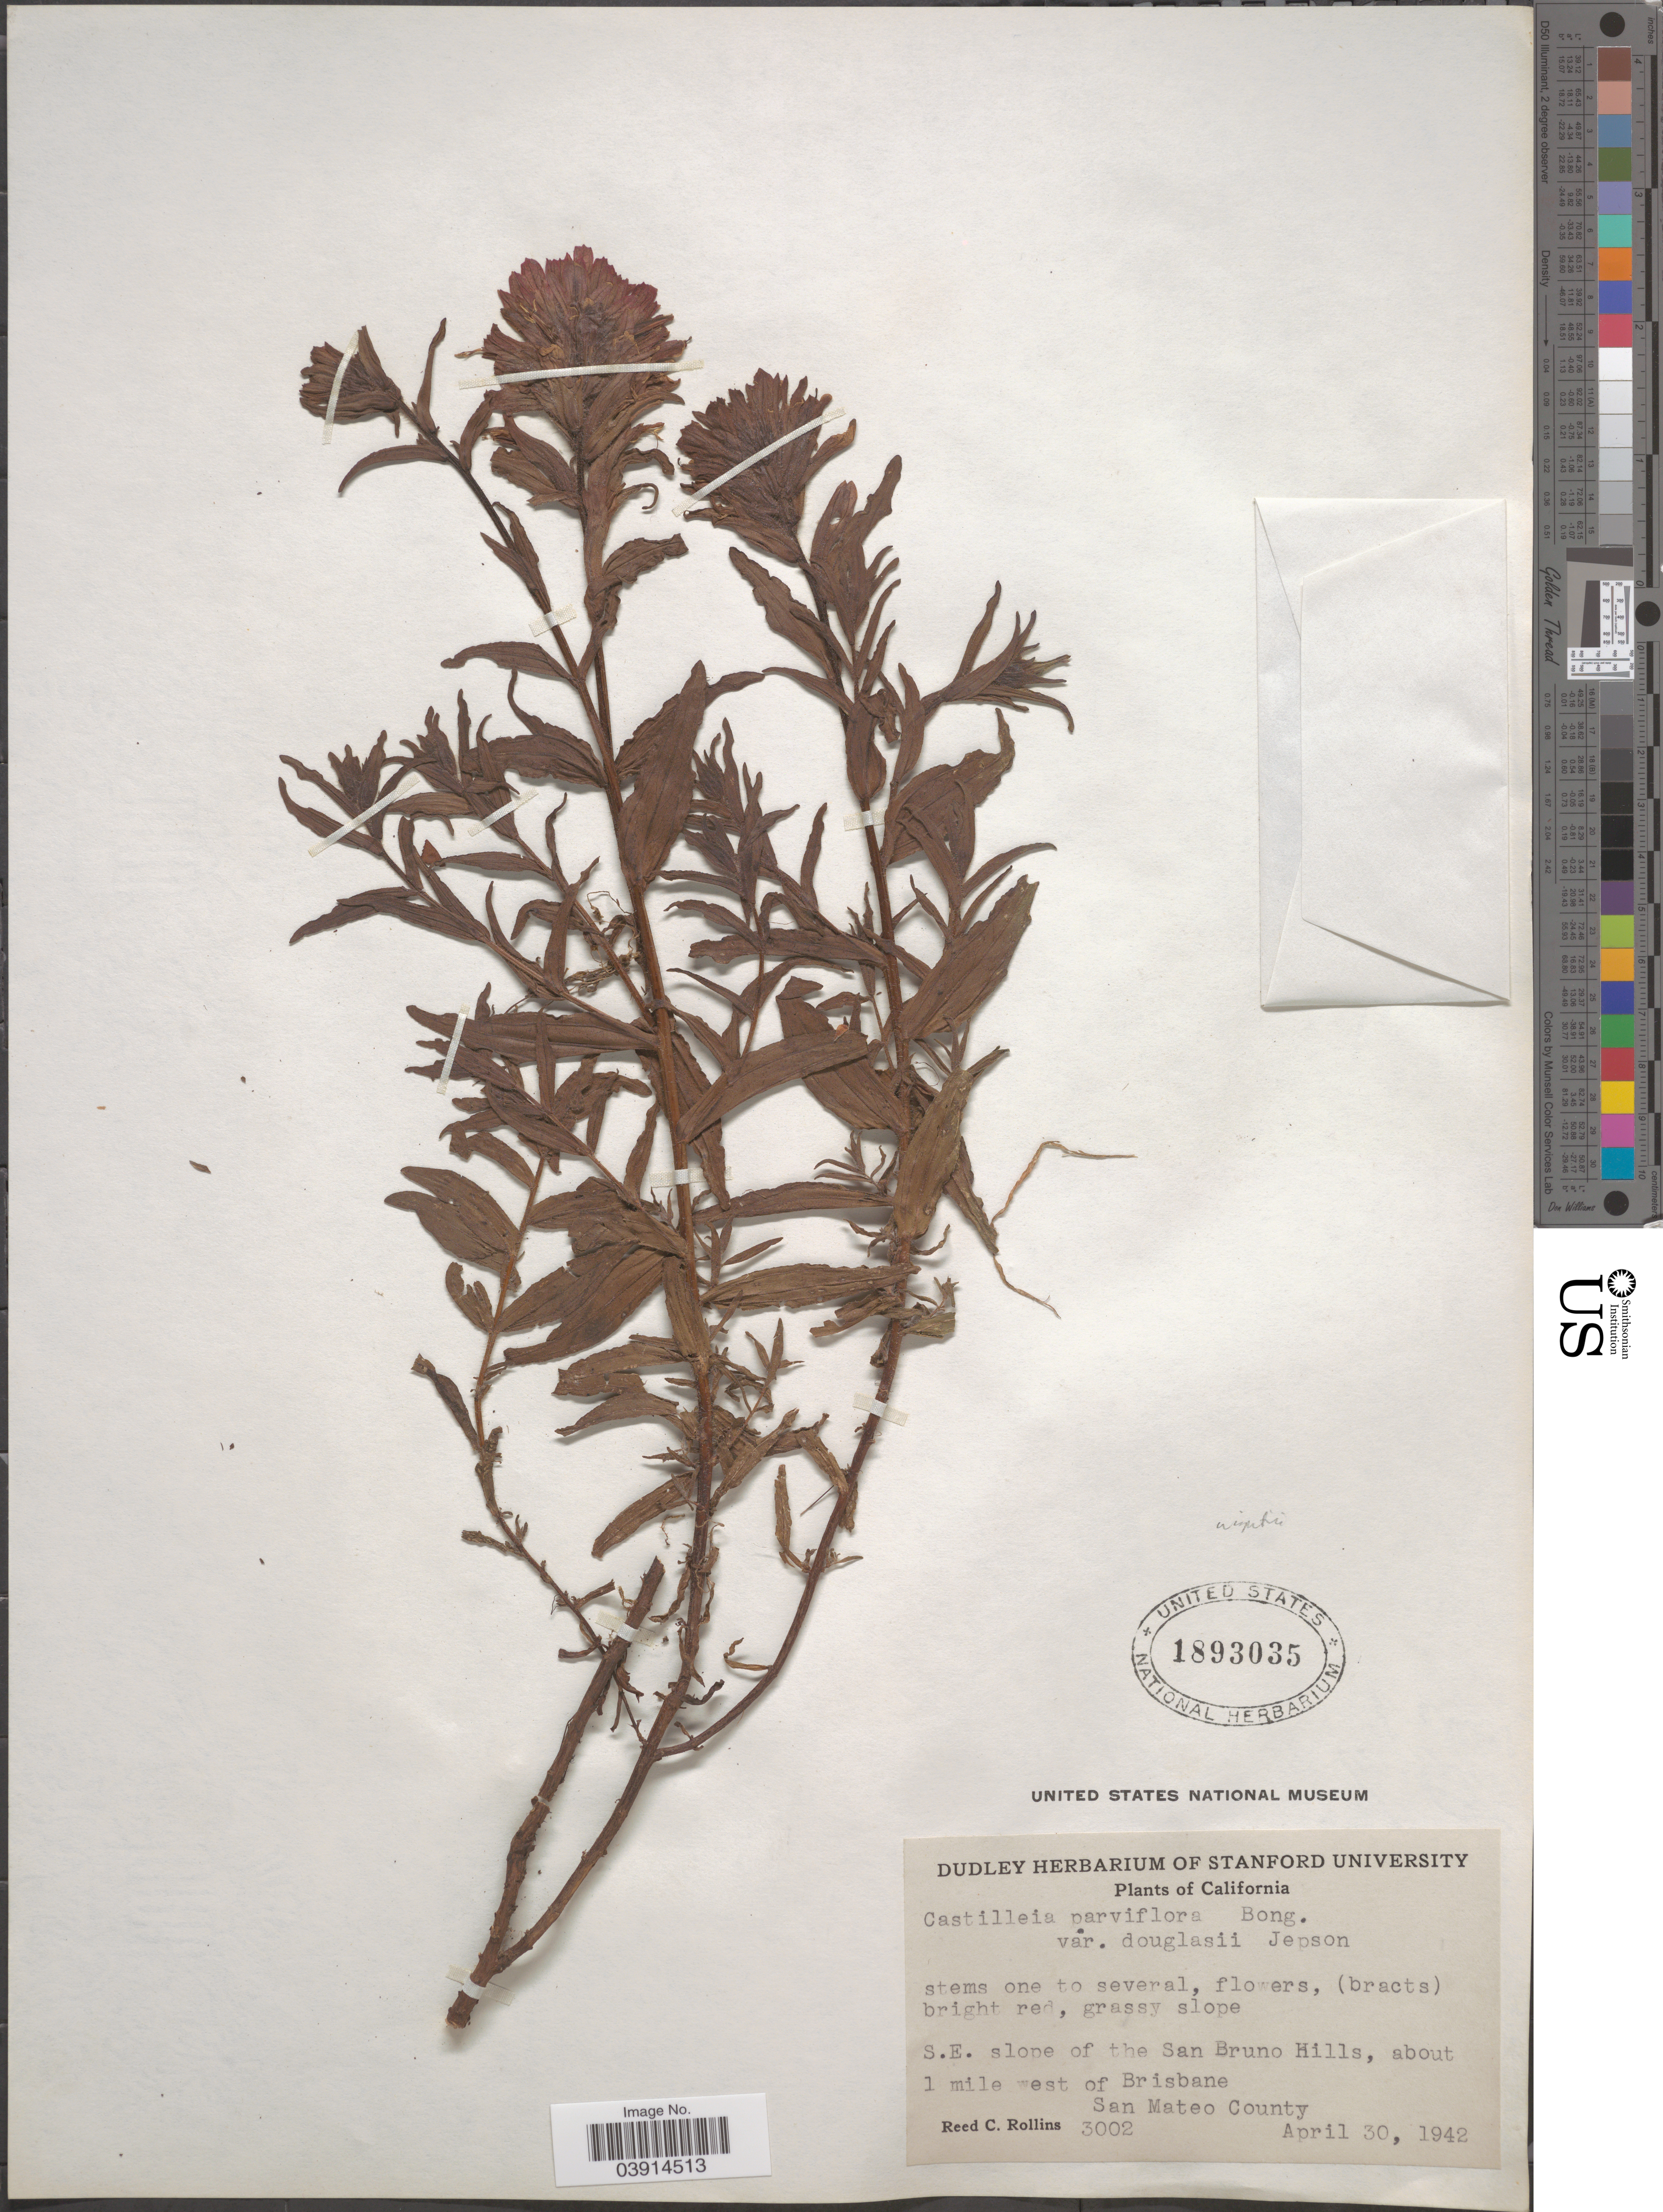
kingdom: Plantae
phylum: Tracheophyta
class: Magnoliopsida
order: Lamiales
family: Orobanchaceae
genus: Castilleja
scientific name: Castilleja wightii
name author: Elmer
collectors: R. C. Rollins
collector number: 3002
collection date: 1942-04-30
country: United States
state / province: California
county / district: San Mateo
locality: S.E. slope of the San Bruno Hills, about 1 miles west of Brisbane. San Mateo County.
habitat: grassy slope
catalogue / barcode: US 1893035